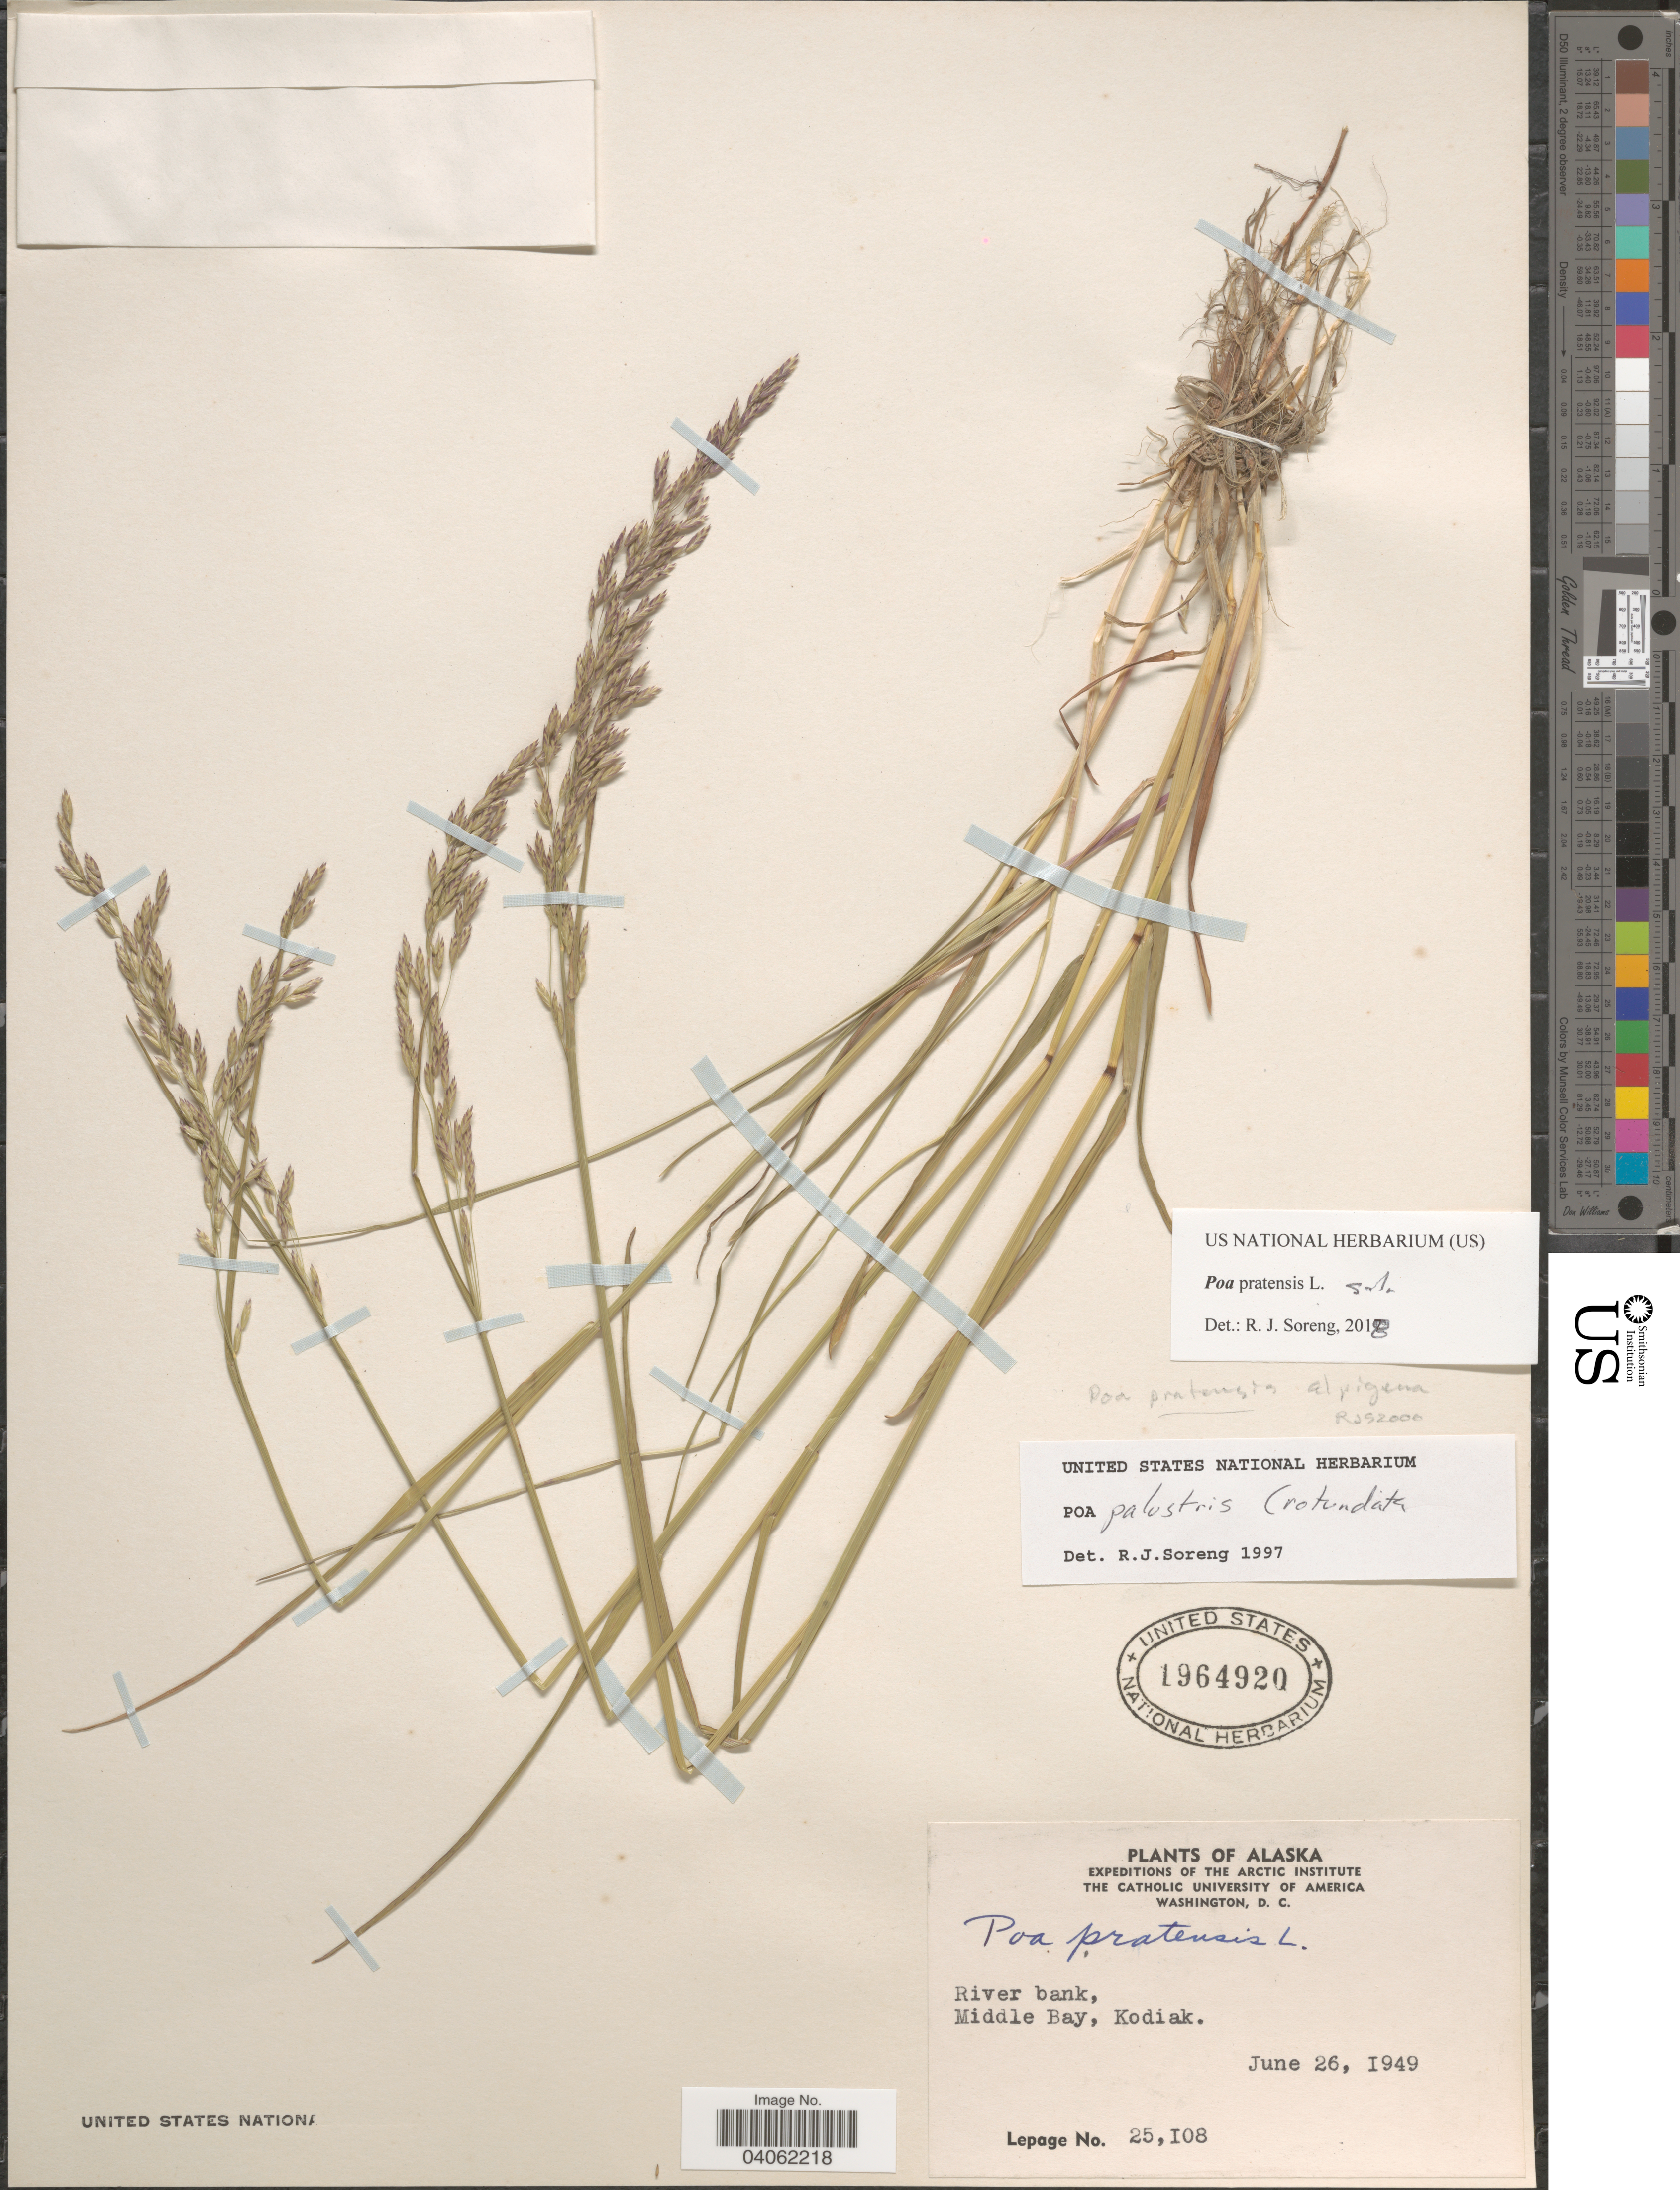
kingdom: Plantae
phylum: Tracheophyta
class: Liliopsida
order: Poales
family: Poaceae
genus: Poa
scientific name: Poa pratensis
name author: L.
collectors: -. LePage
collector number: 25108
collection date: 1949-06-26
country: United States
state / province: Alaska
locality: River bank, Middle Bay, Kodiak.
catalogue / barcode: US 1964920